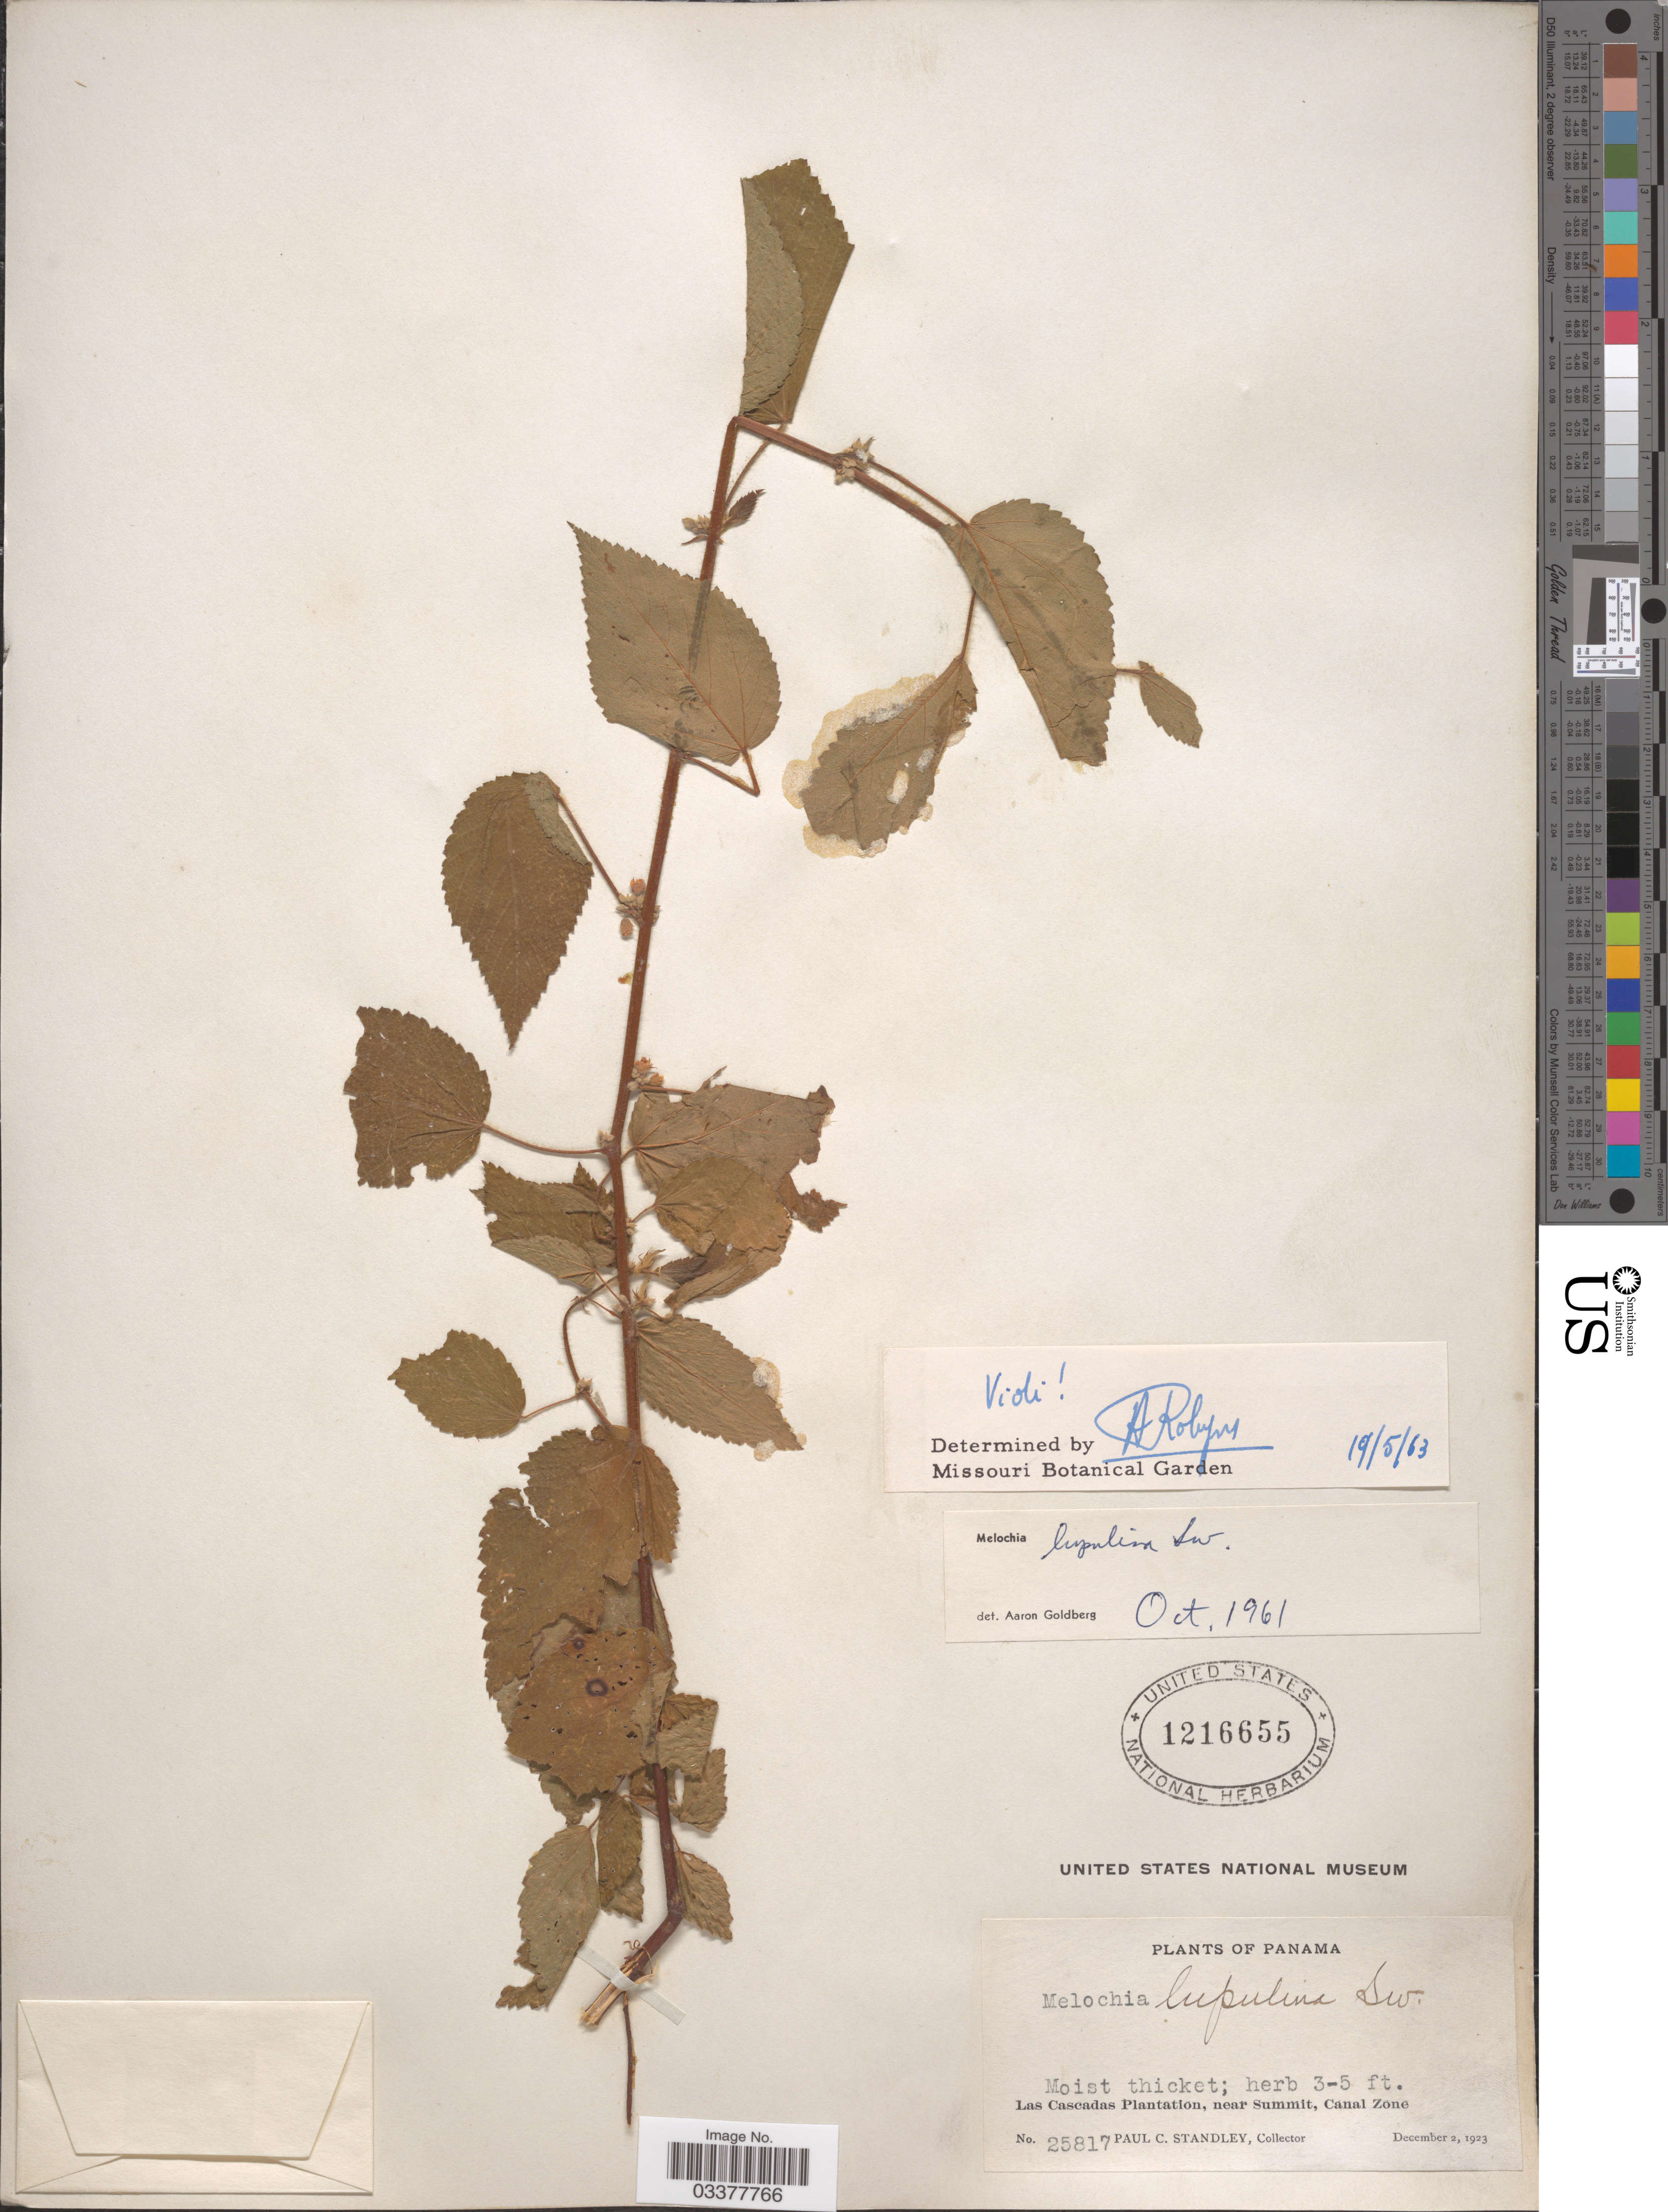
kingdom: Plantae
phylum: Tracheophyta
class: Magnoliopsida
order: Malvales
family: Malvaceae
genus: Melochia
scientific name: Melochia lupulina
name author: Sw.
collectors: P. C. Standley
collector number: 25817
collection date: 1923-12-02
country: Panama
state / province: Colón / Panamá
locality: Las Cascadas Plantation, near Summit, Canal Zone.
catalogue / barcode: US 1216655